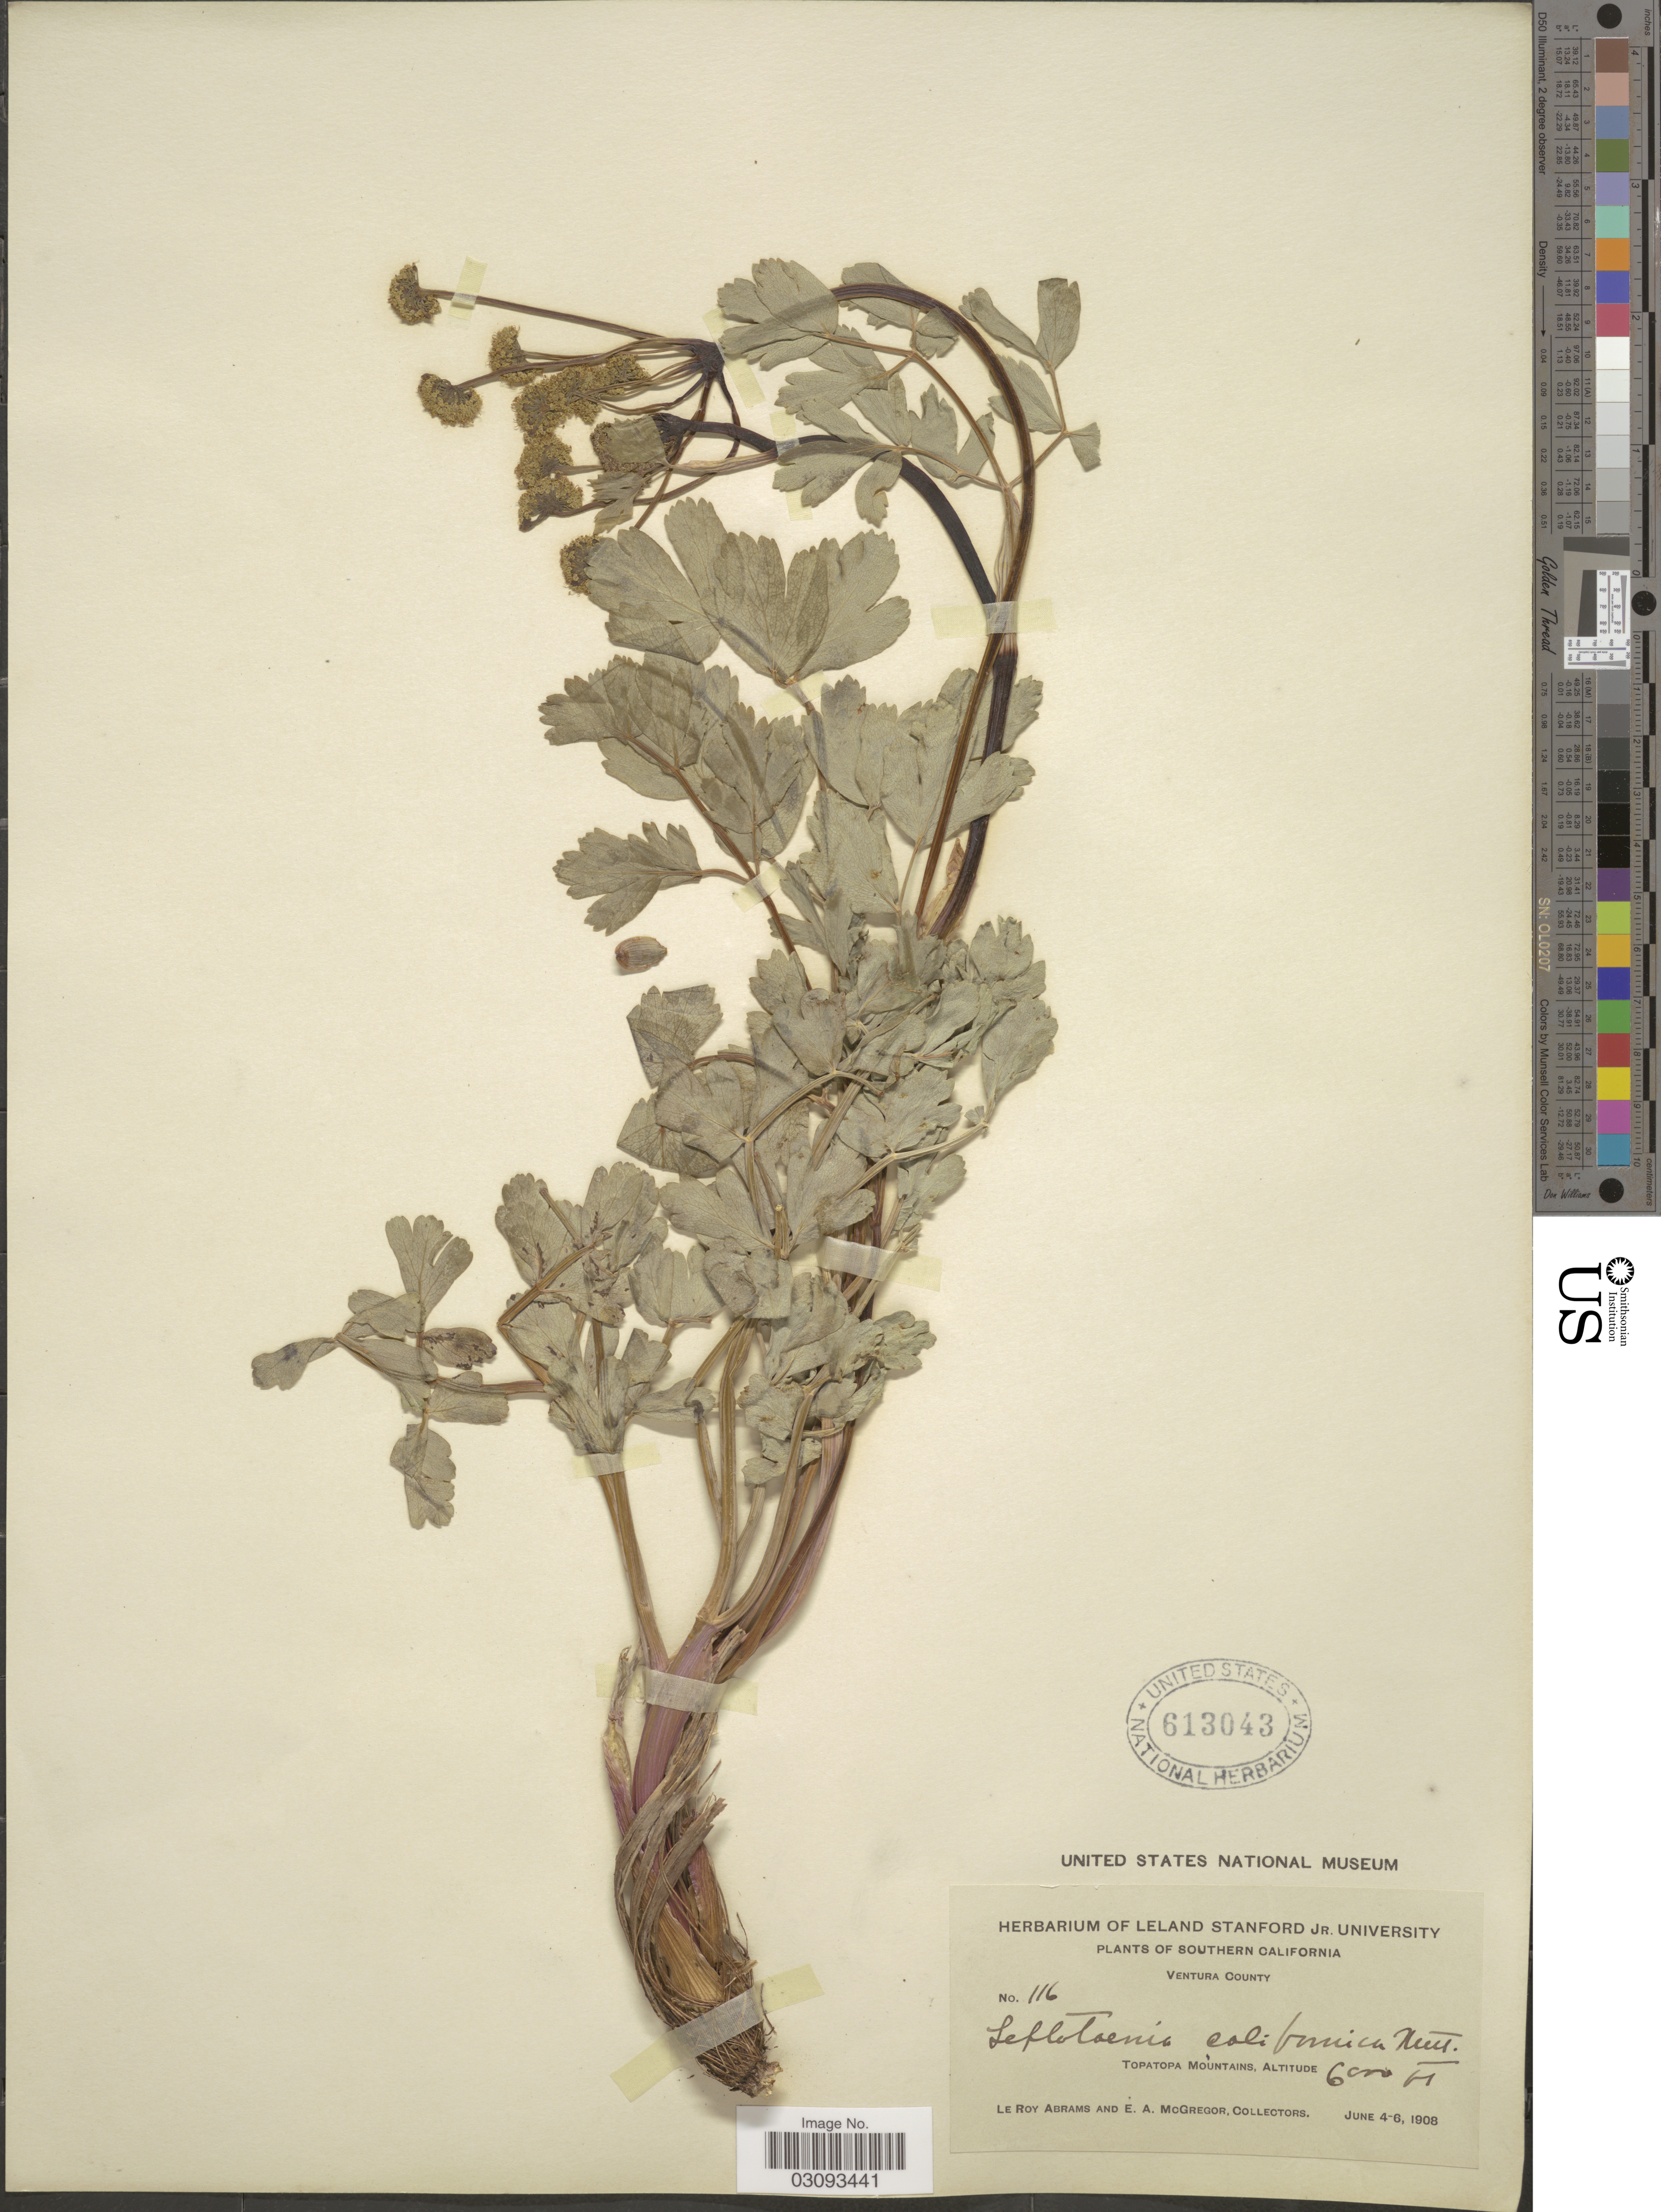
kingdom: Plantae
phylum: Tracheophyta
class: Magnoliopsida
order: Apiales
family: Apiaceae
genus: Lomatium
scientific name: Lomatium californicum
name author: (Nutt.) Mathias & Constance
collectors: L. Abrams & E. A. McGregor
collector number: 116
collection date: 1908-06-04/1908-06-06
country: United States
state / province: California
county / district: Ventura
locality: Southern California. Ventura County. Topatopa Mountains.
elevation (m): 1829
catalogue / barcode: US 613043